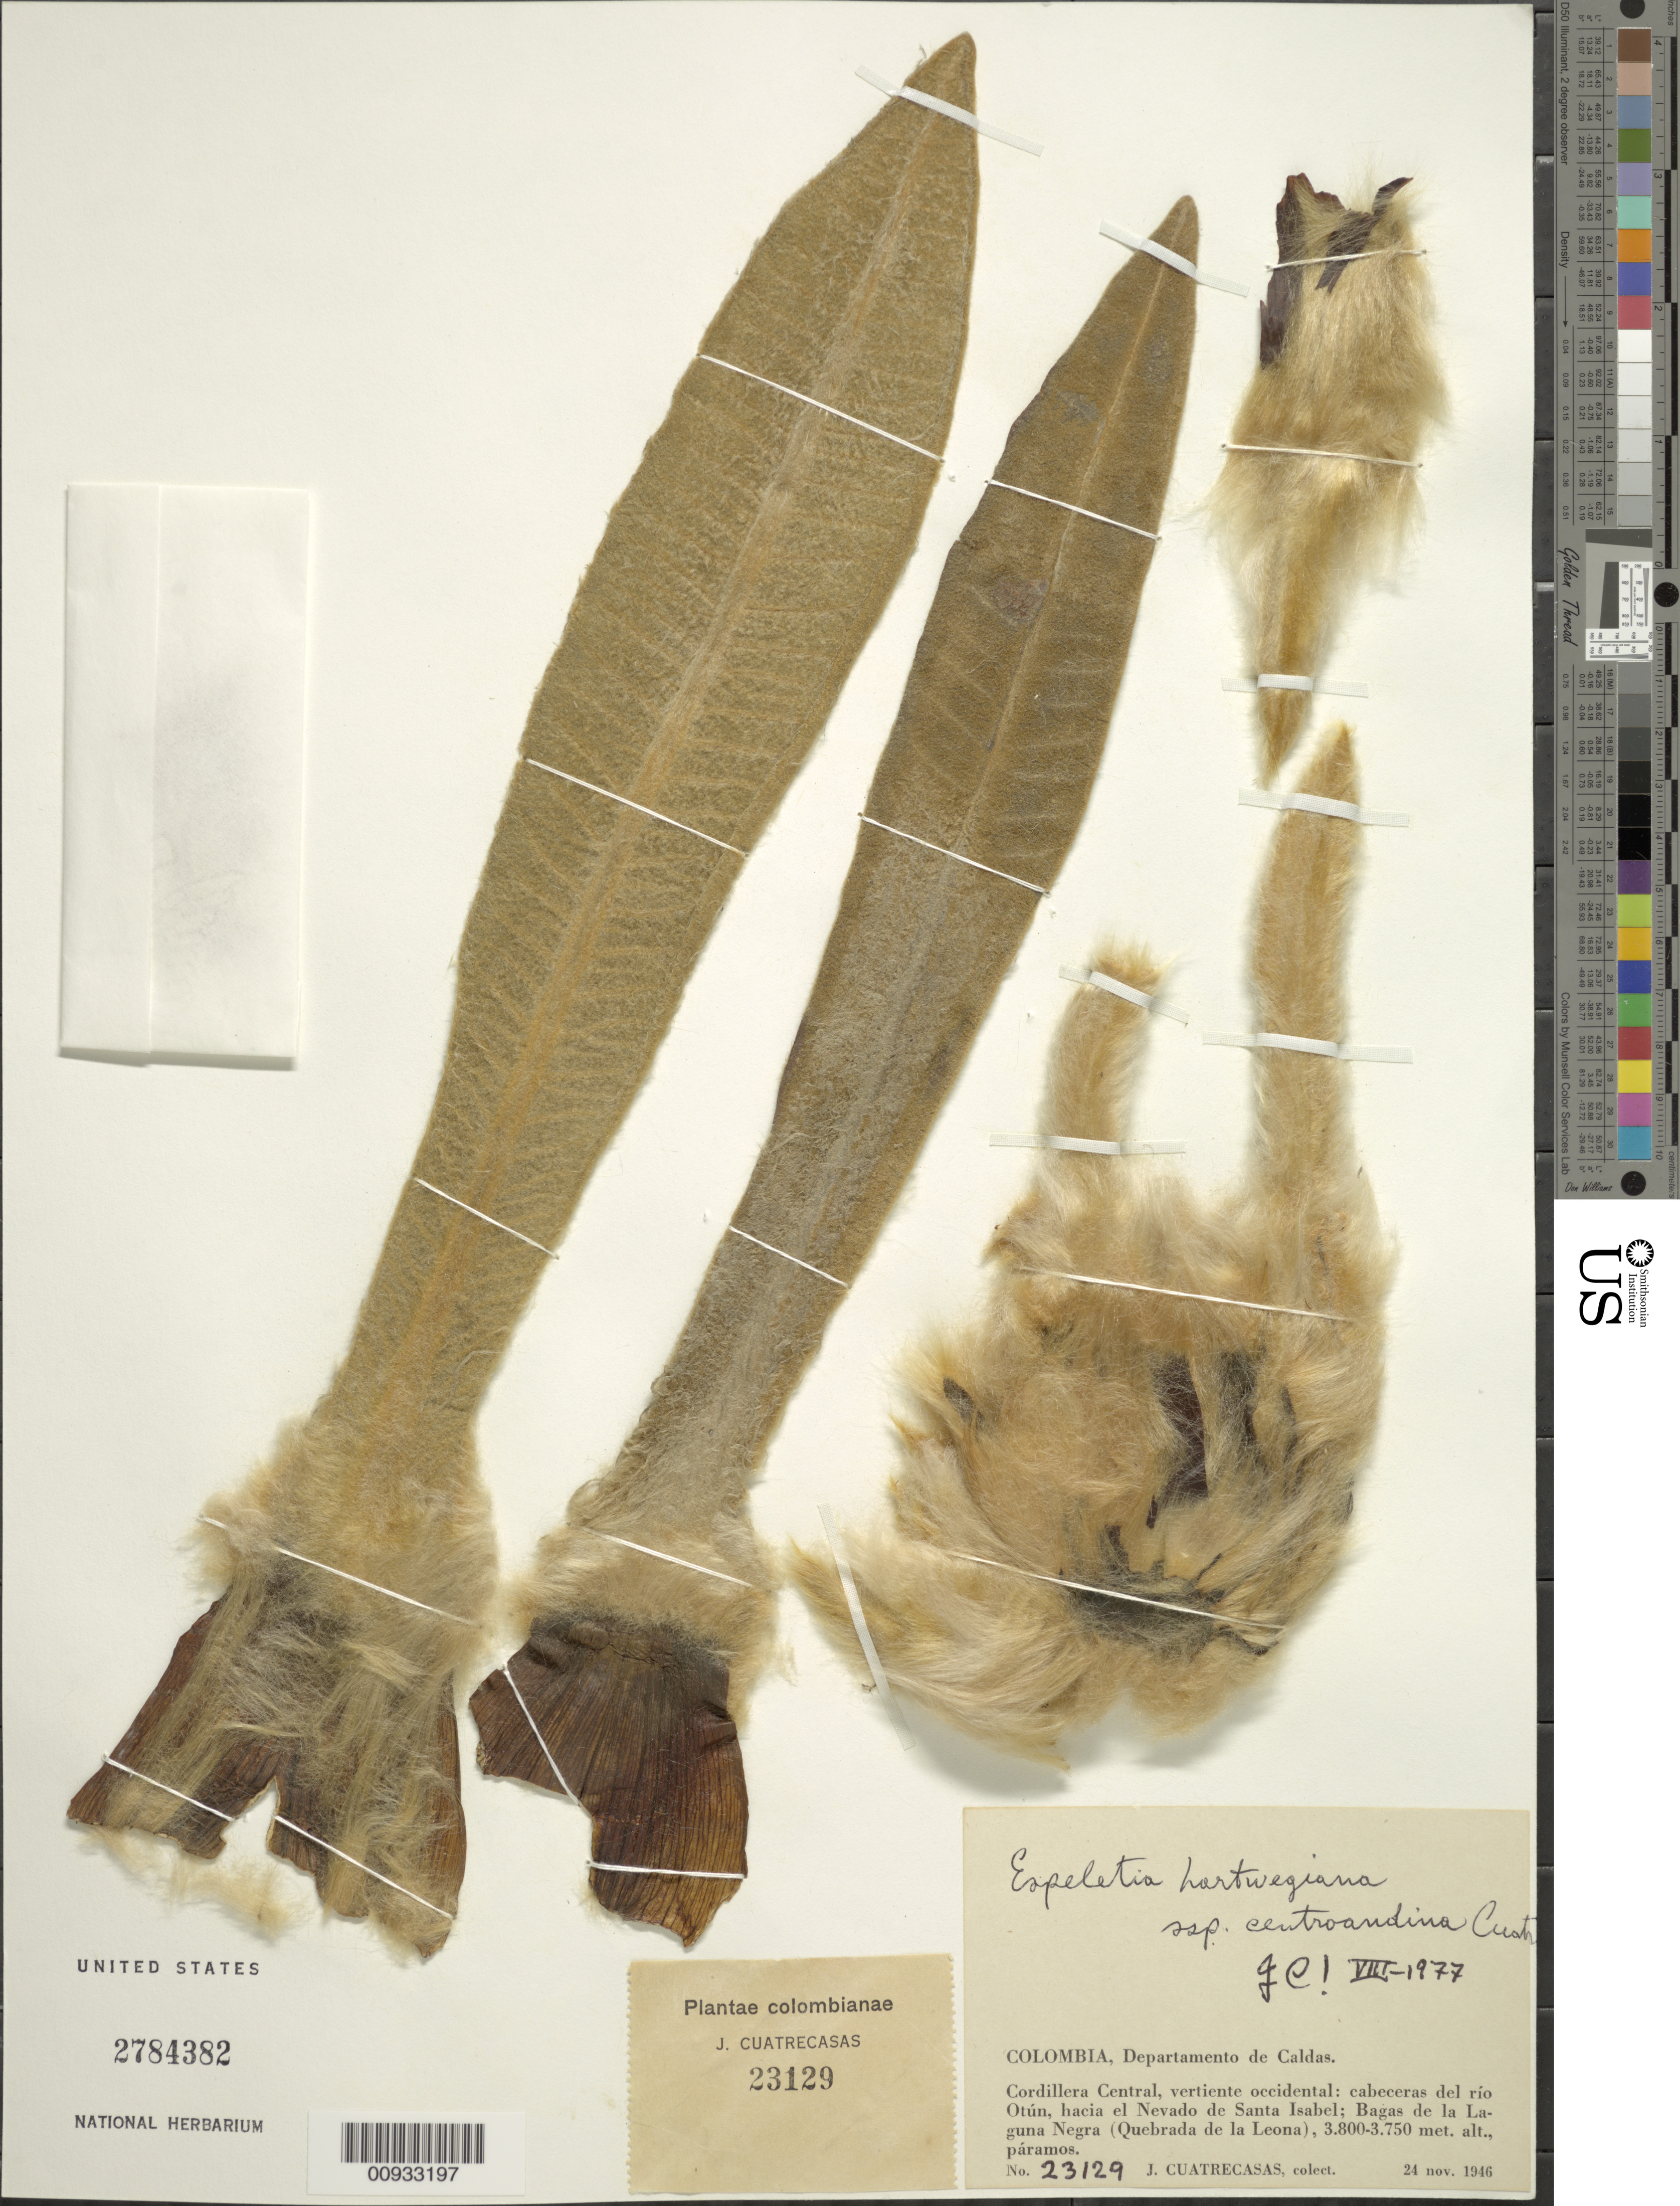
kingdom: Plantae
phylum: Tracheophyta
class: Magnoliopsida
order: Asterales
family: Asteraceae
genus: Espeletia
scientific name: Espeletia hartwegiana subsp. centroandina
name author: Cuatrec.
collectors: J. Cuatrecasas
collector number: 23129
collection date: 1946-11-24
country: Colombia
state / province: Caldas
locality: Cordillera Central, vertiente occidental: cabeceras del rio Otun, hacia el Nevado de Santa Isabel; Bagas de la Laguna Negra (Quebrada de la Leona).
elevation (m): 3750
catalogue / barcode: US 2784382